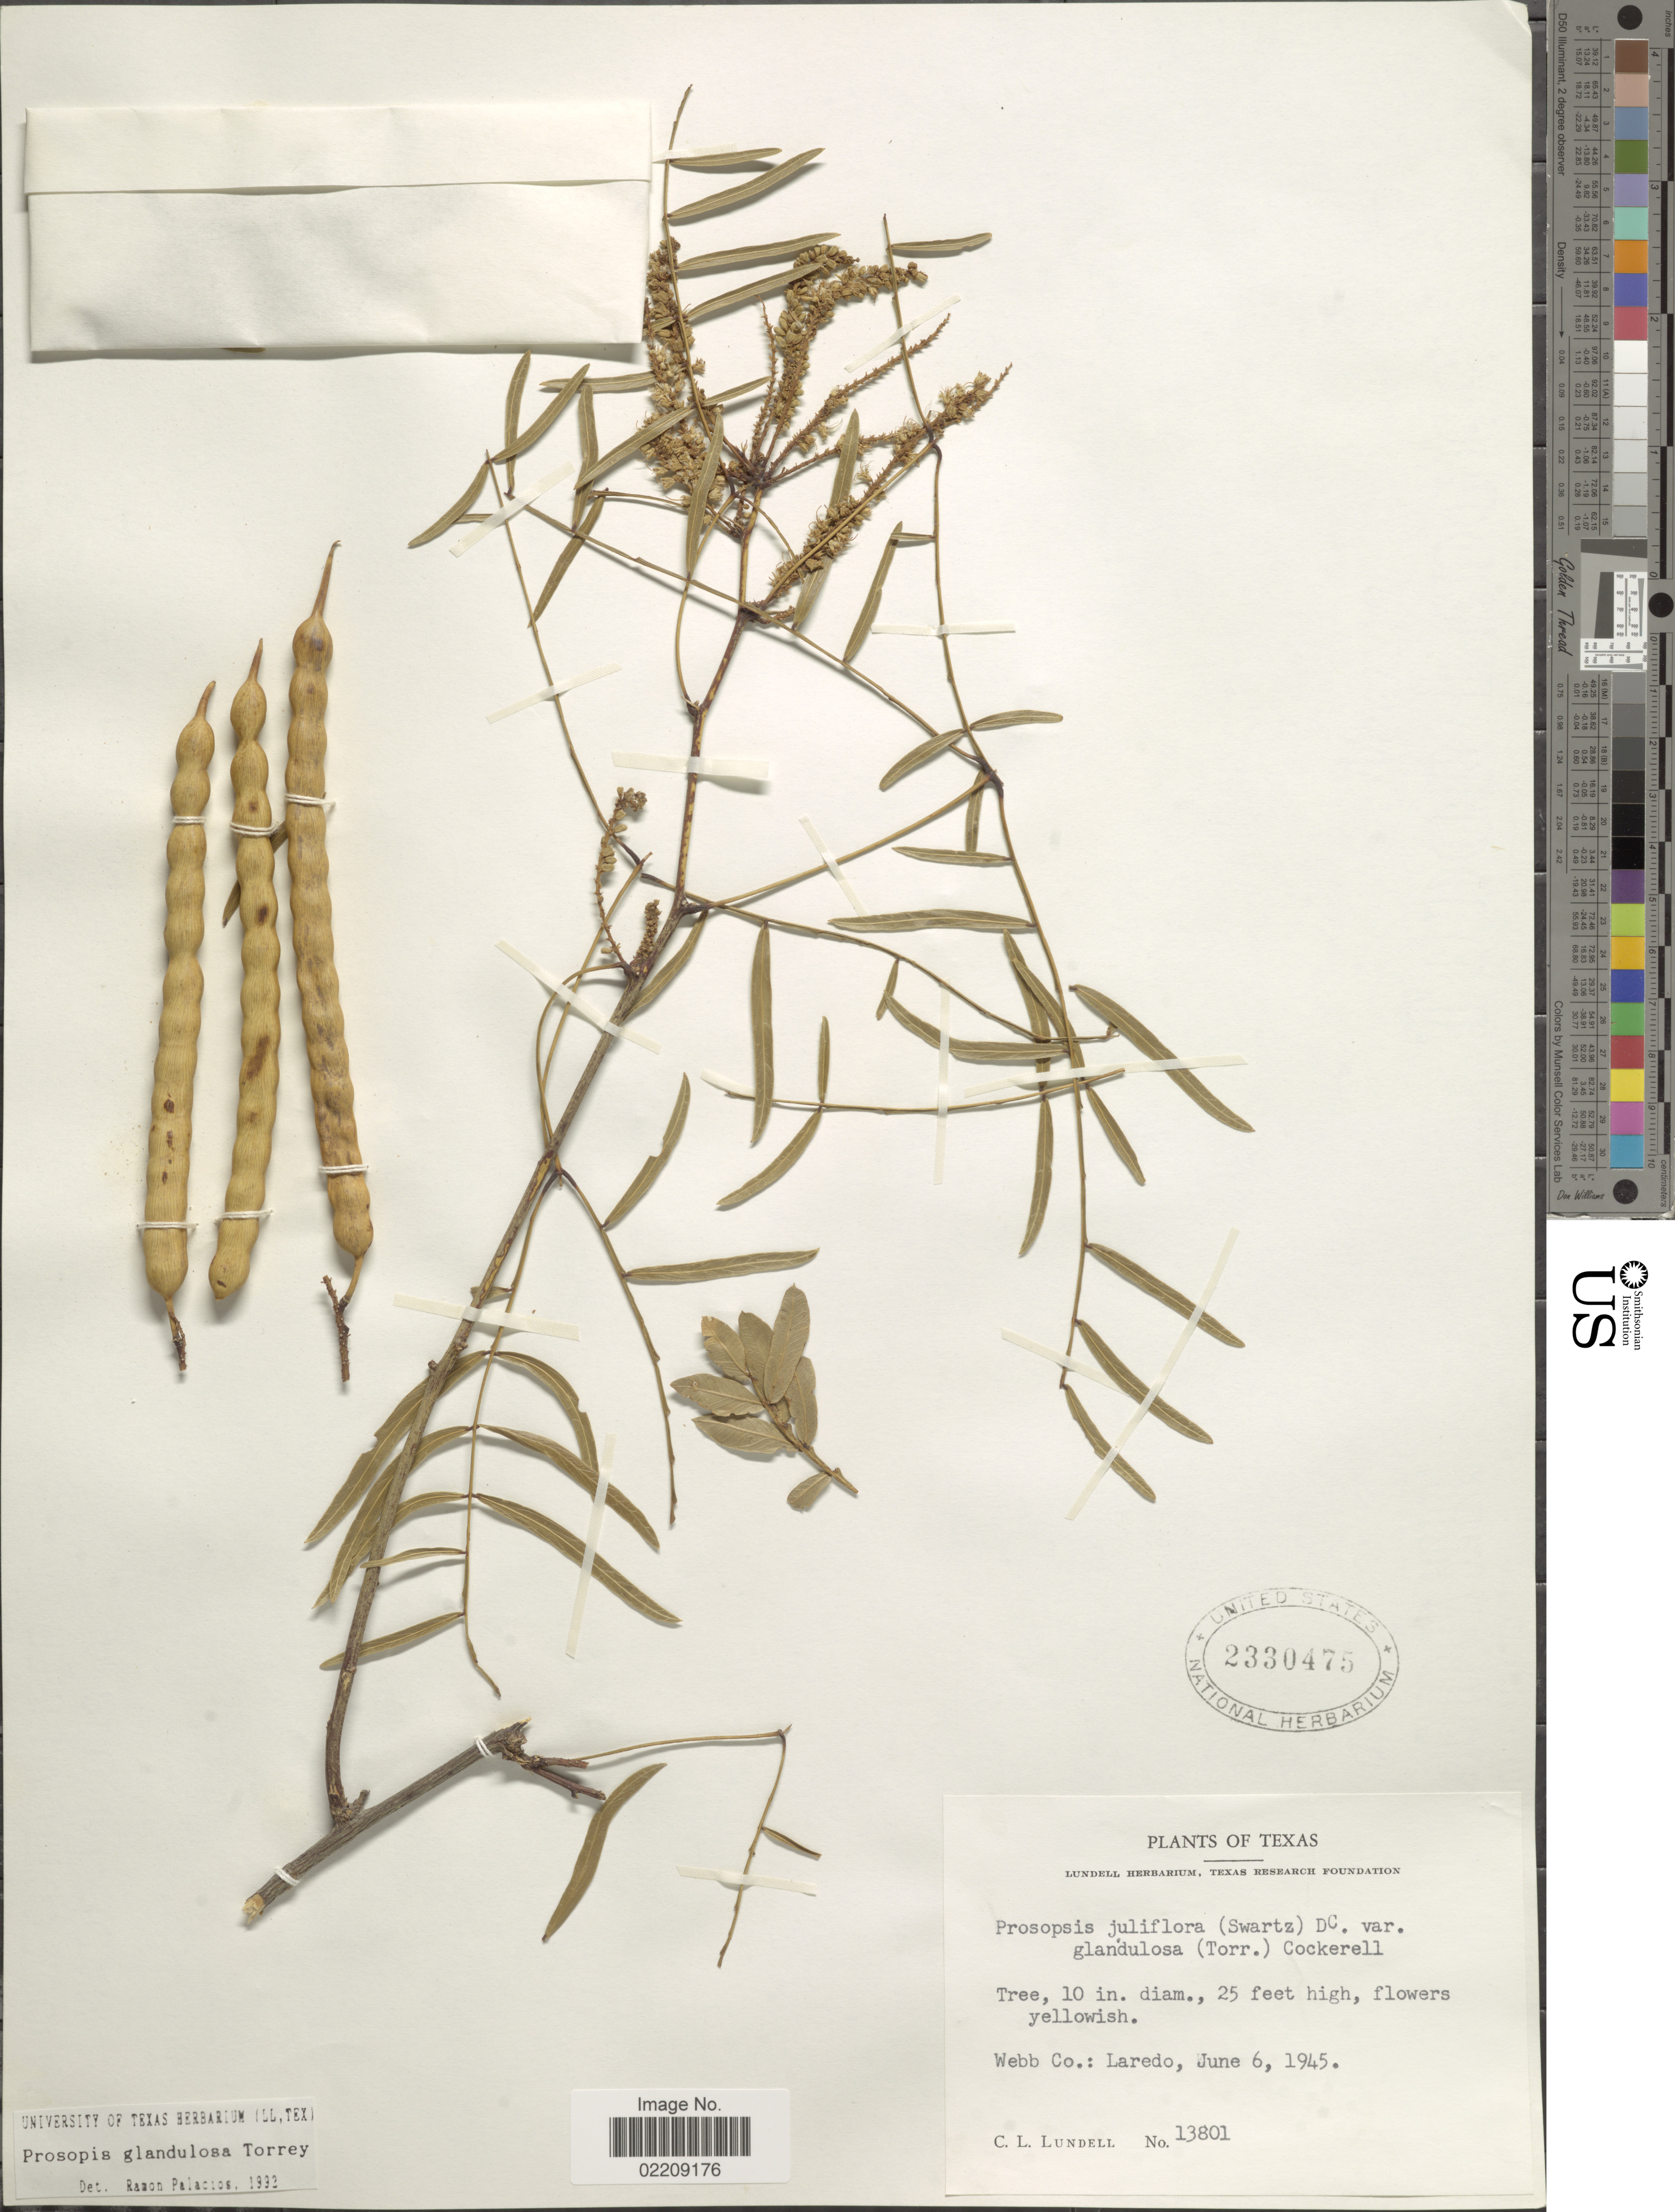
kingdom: Plantae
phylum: Tracheophyta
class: Magnoliopsida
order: Fabales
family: Fabaceae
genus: Neltuma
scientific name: Neltuma glandulosa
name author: (Torr.) Britton & Rose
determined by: Strong, Mark T., (BOT), Smithsonian Institution - National Museum of Natural History (UNITED STATES)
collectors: C. L. Lundell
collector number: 13801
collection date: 1945-06-06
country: United States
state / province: Texas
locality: Webb Co: Laredo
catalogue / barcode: US 2330475